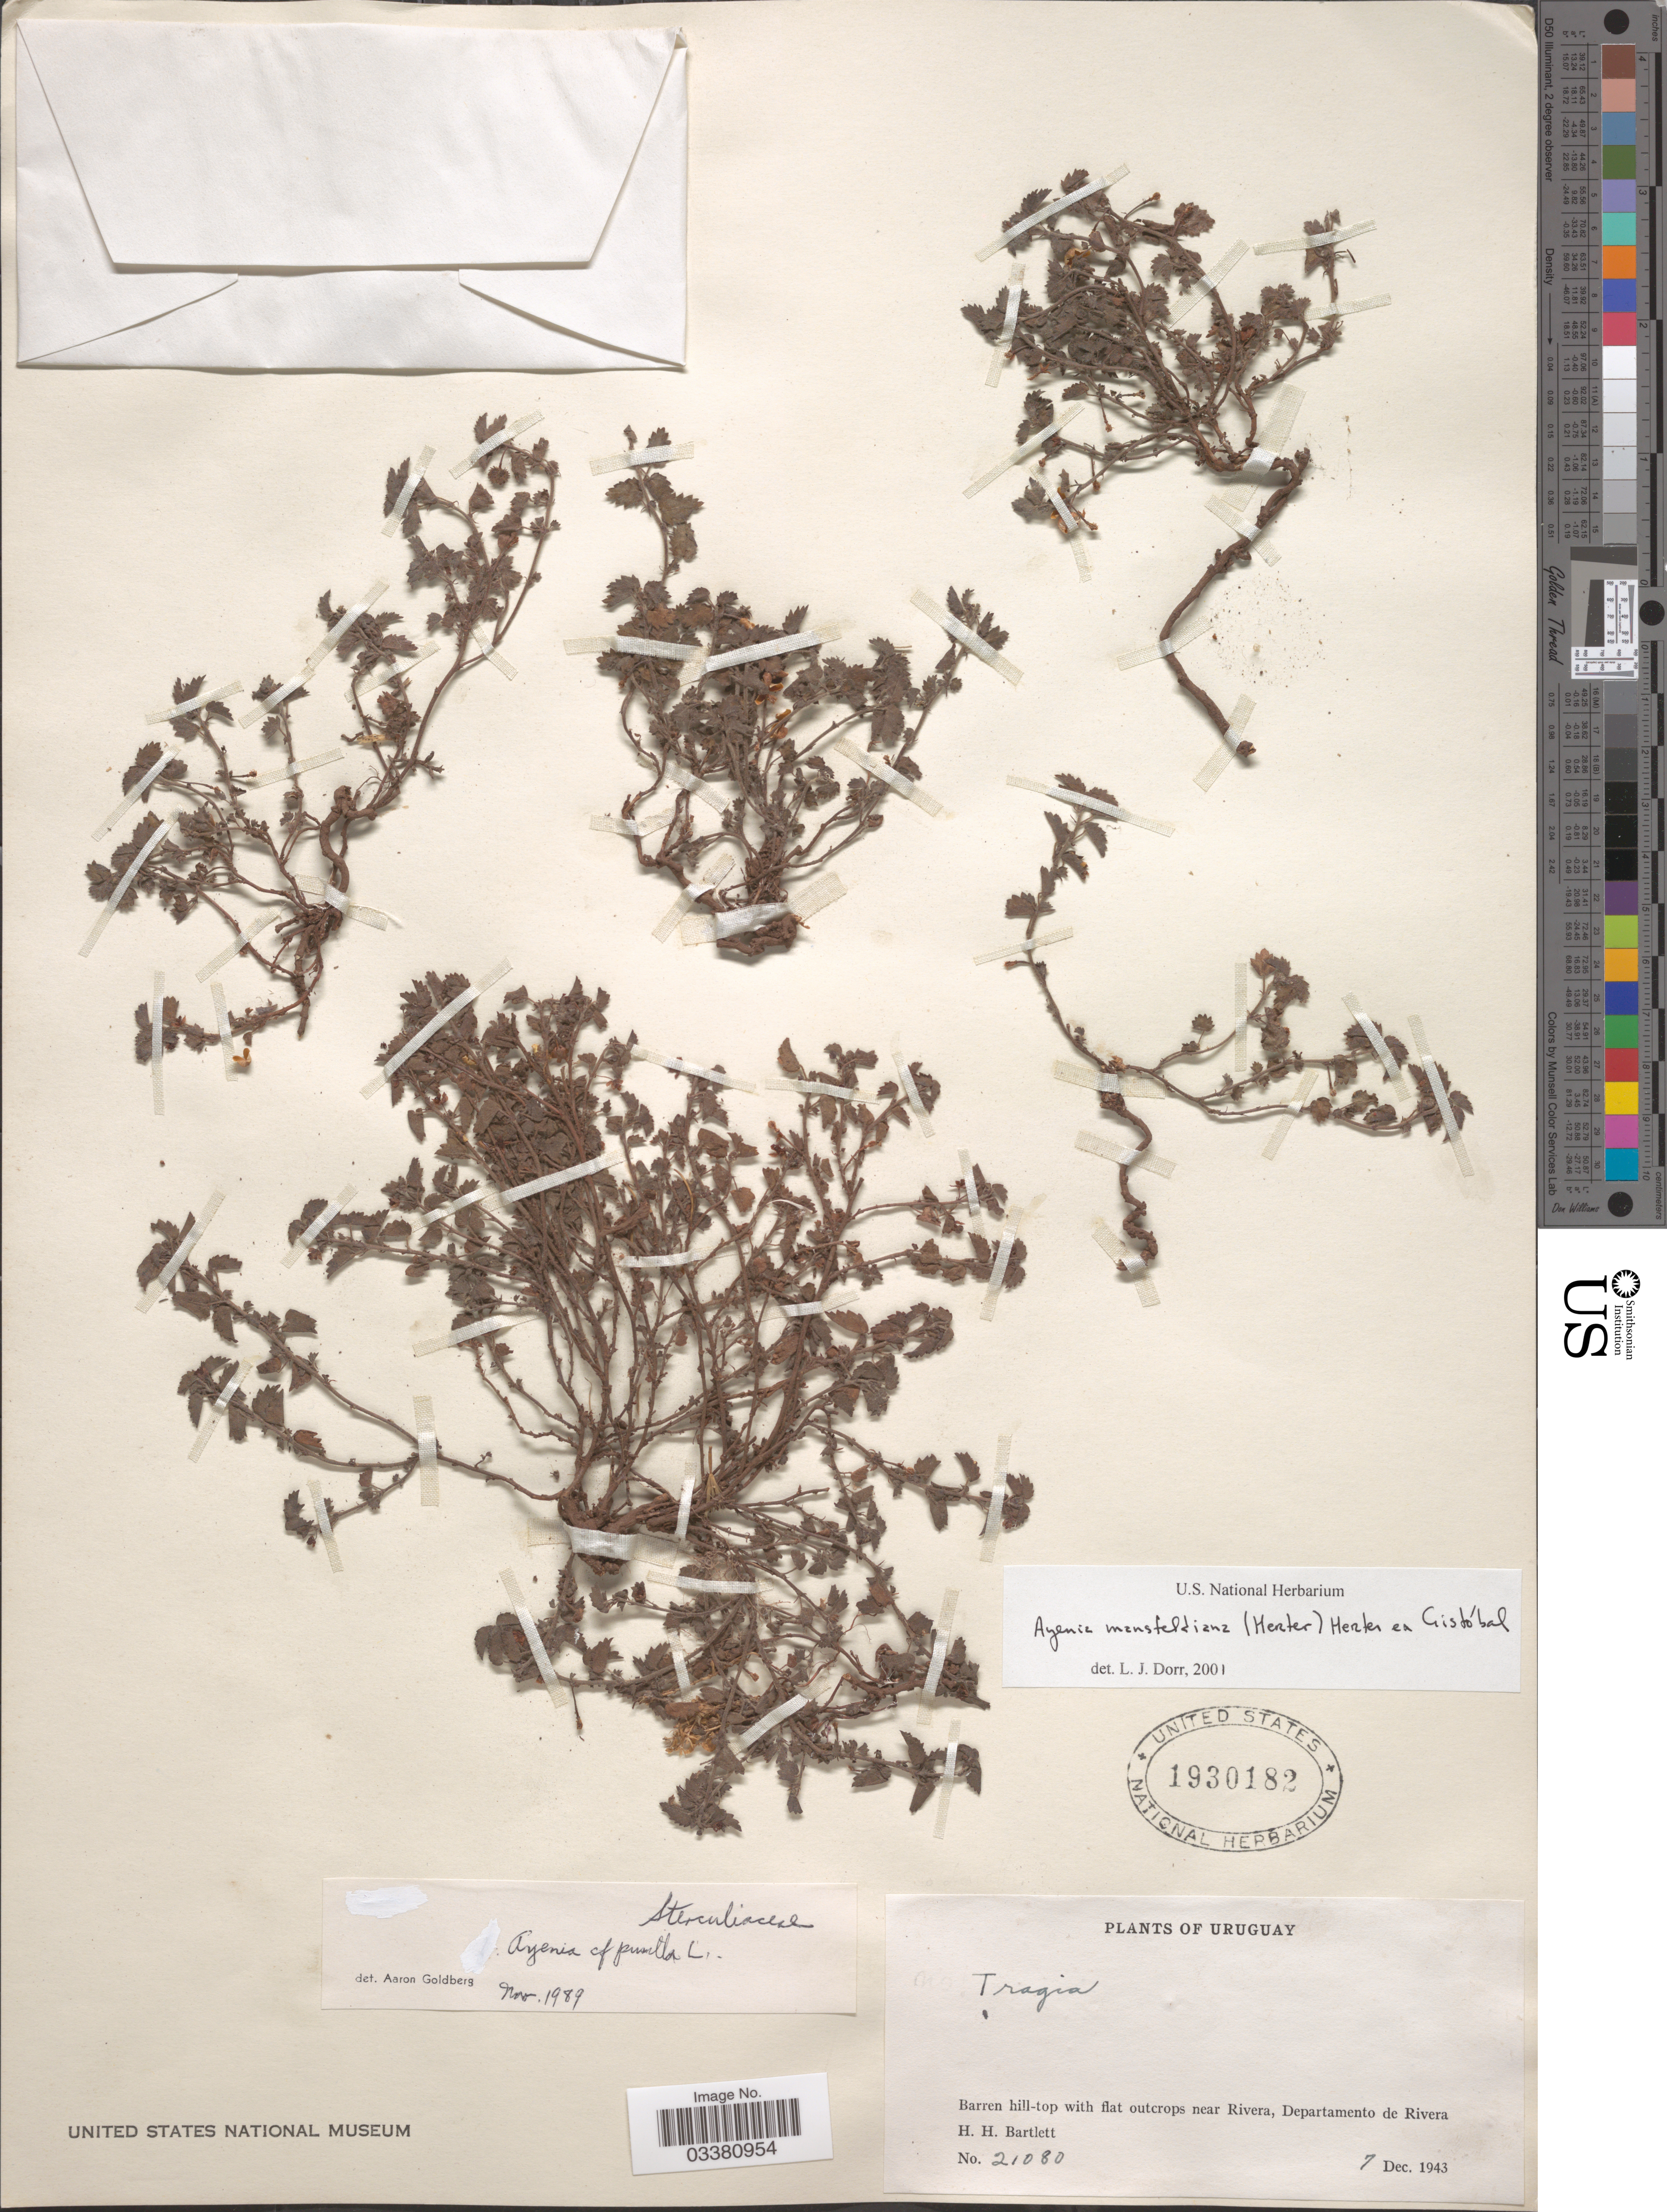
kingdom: Plantae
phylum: Tracheophyta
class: Magnoliopsida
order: Malvales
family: Malvaceae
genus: Ayenia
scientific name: Ayenia mansfeldiana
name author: (Herter) Cristóbal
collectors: H. H. Bartlett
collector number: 21080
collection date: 1943-12-07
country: Uruguay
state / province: Rivera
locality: Near Rivera, Departamento de Rivera.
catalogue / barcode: US 1930182